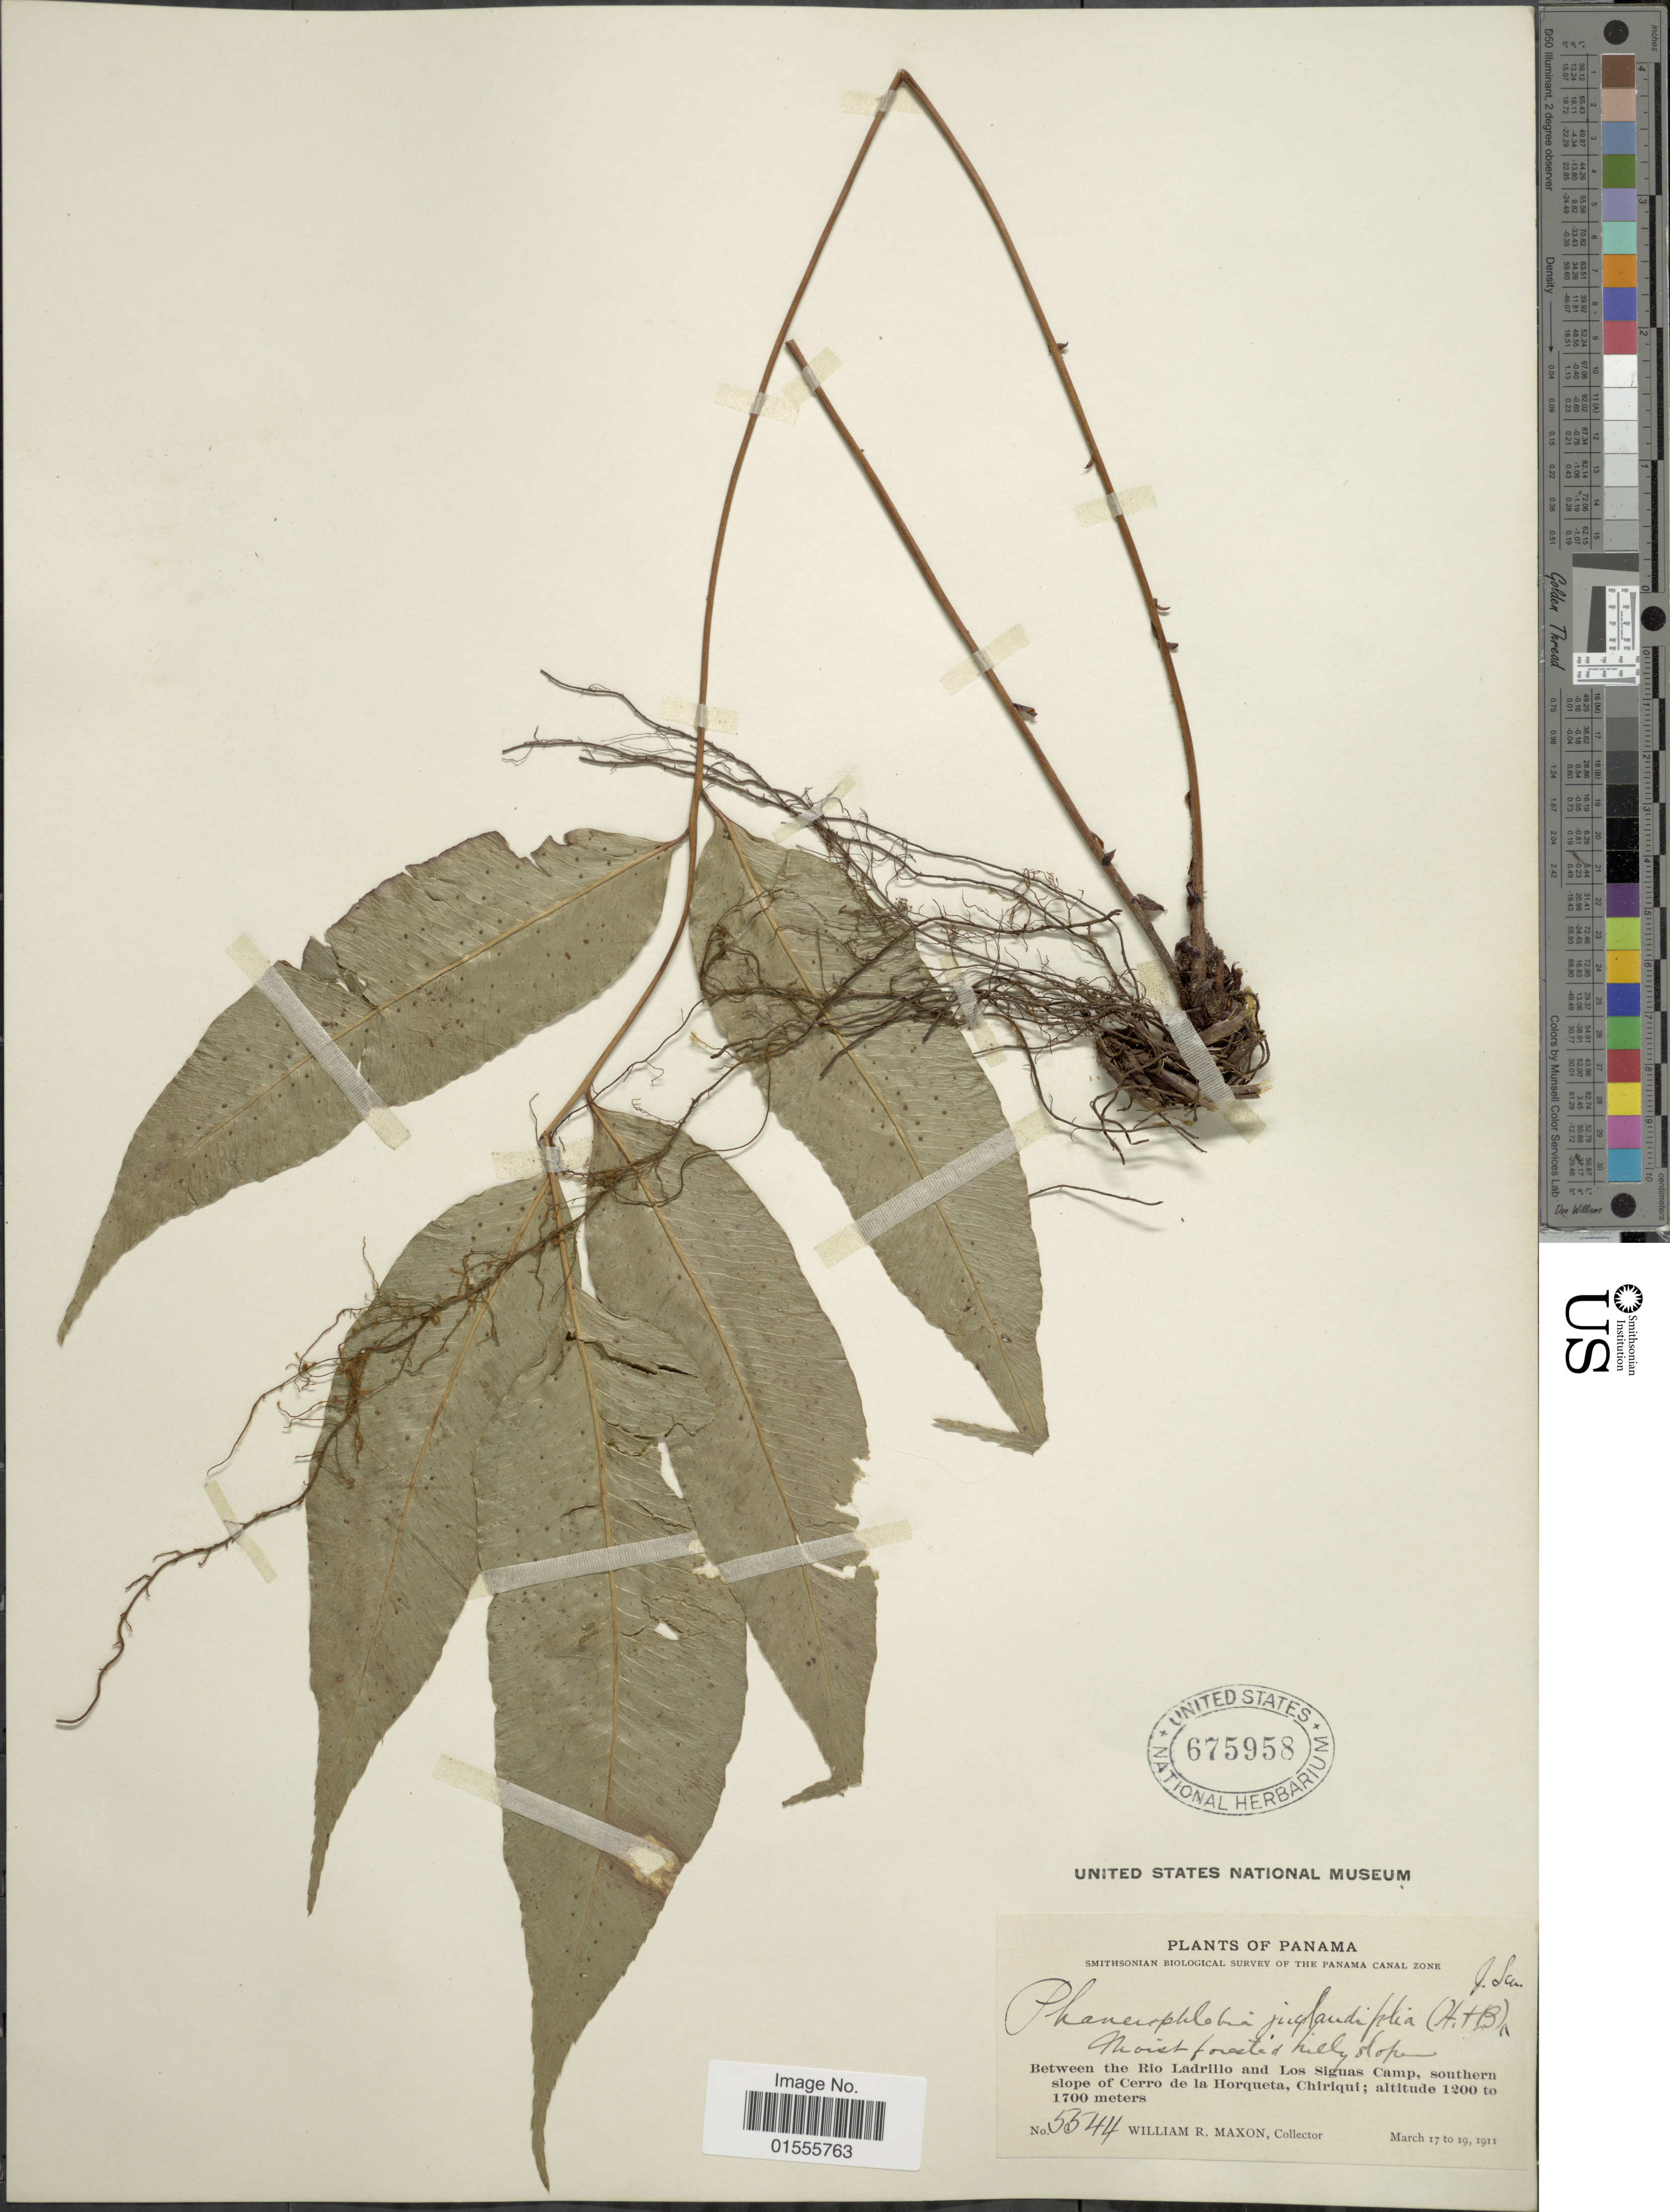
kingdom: Plantae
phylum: Tracheophyta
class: Polypodiopsida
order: Polypodiales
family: Dryopteridaceae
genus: Phanerophlebia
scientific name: Phanerophlebia juglandifolia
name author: (Willd.) J. Sm.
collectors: W. R. Maxon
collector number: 5544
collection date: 1911-03-17/1911-03-19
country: Panama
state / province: Chiriqui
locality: Between the Rio Ladrillo and Los Siguas Camp, southern slope of Cerro de la Horqueta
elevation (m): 1200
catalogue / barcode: US 675958